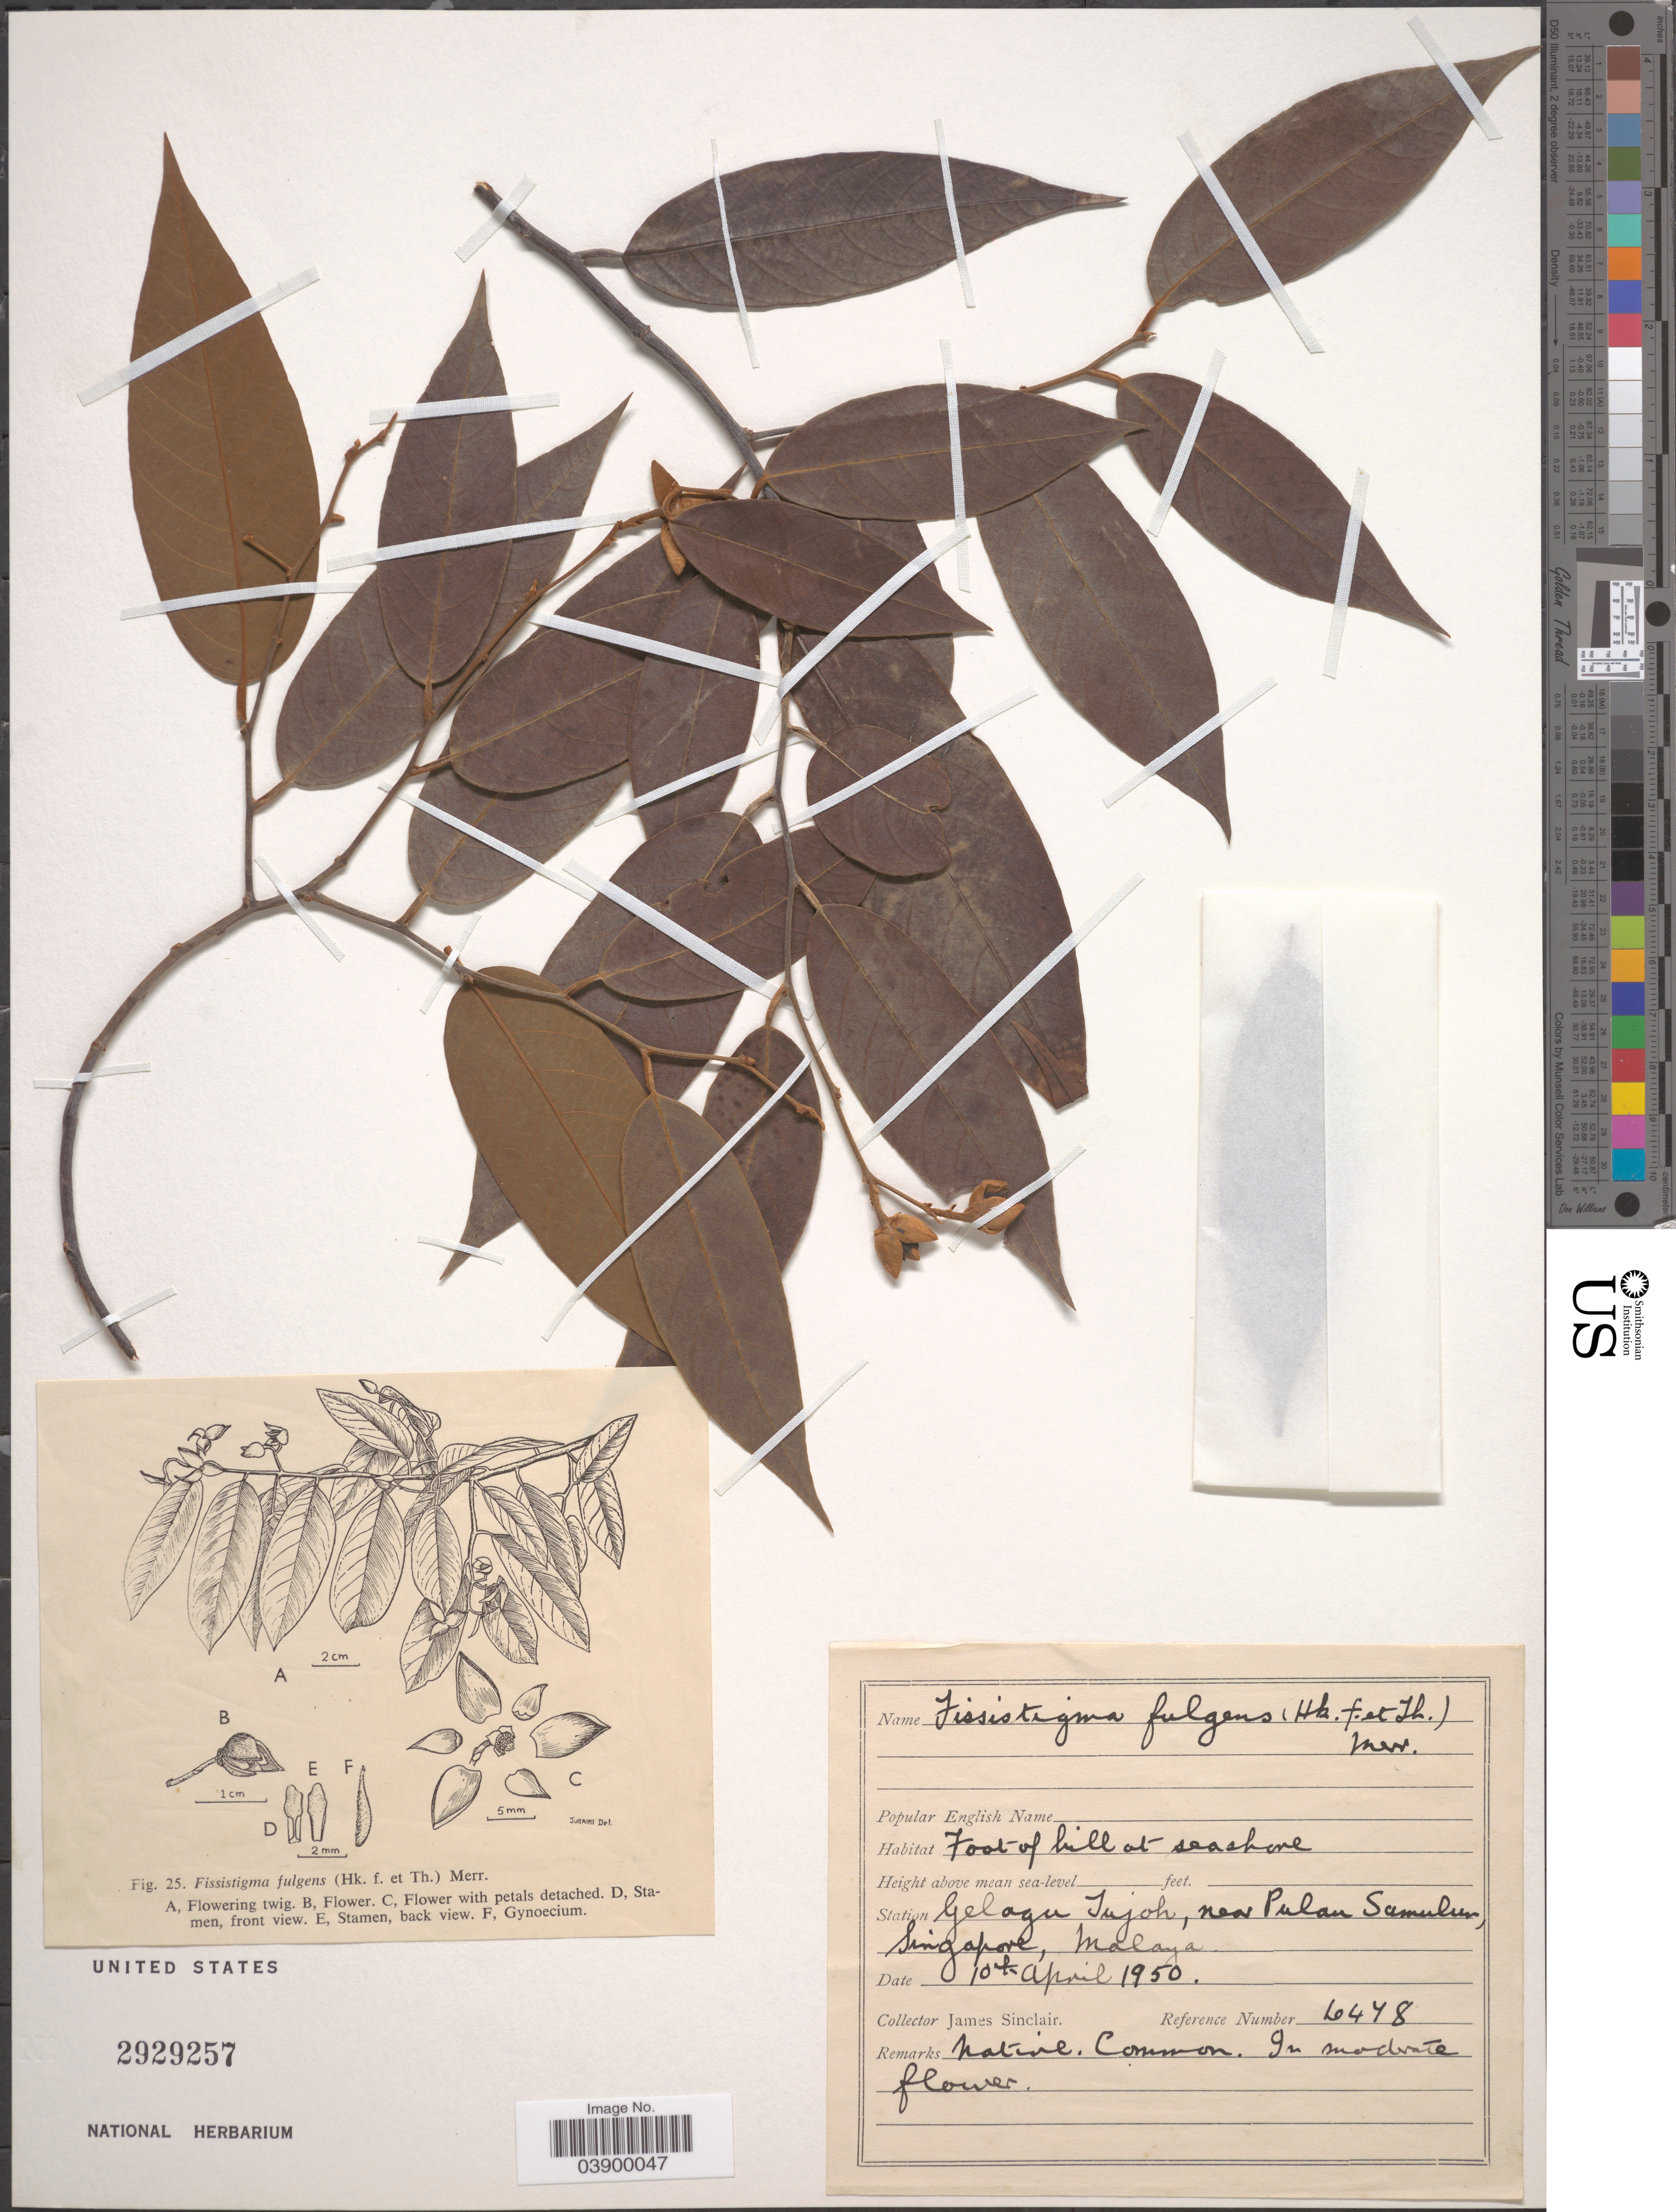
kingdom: Plantae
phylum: Tracheophyta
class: Magnoliopsida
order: Magnoliales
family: Annonaceae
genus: Fissistigma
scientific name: Fissistigma fulgens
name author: (Hook. f. & Thomson) Merr.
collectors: J. Sinclair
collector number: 6478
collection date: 1950-04-10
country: Singapore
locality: Station Gelogu Injoh, near Pulau Samulur, Malaya.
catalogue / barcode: US 2929257